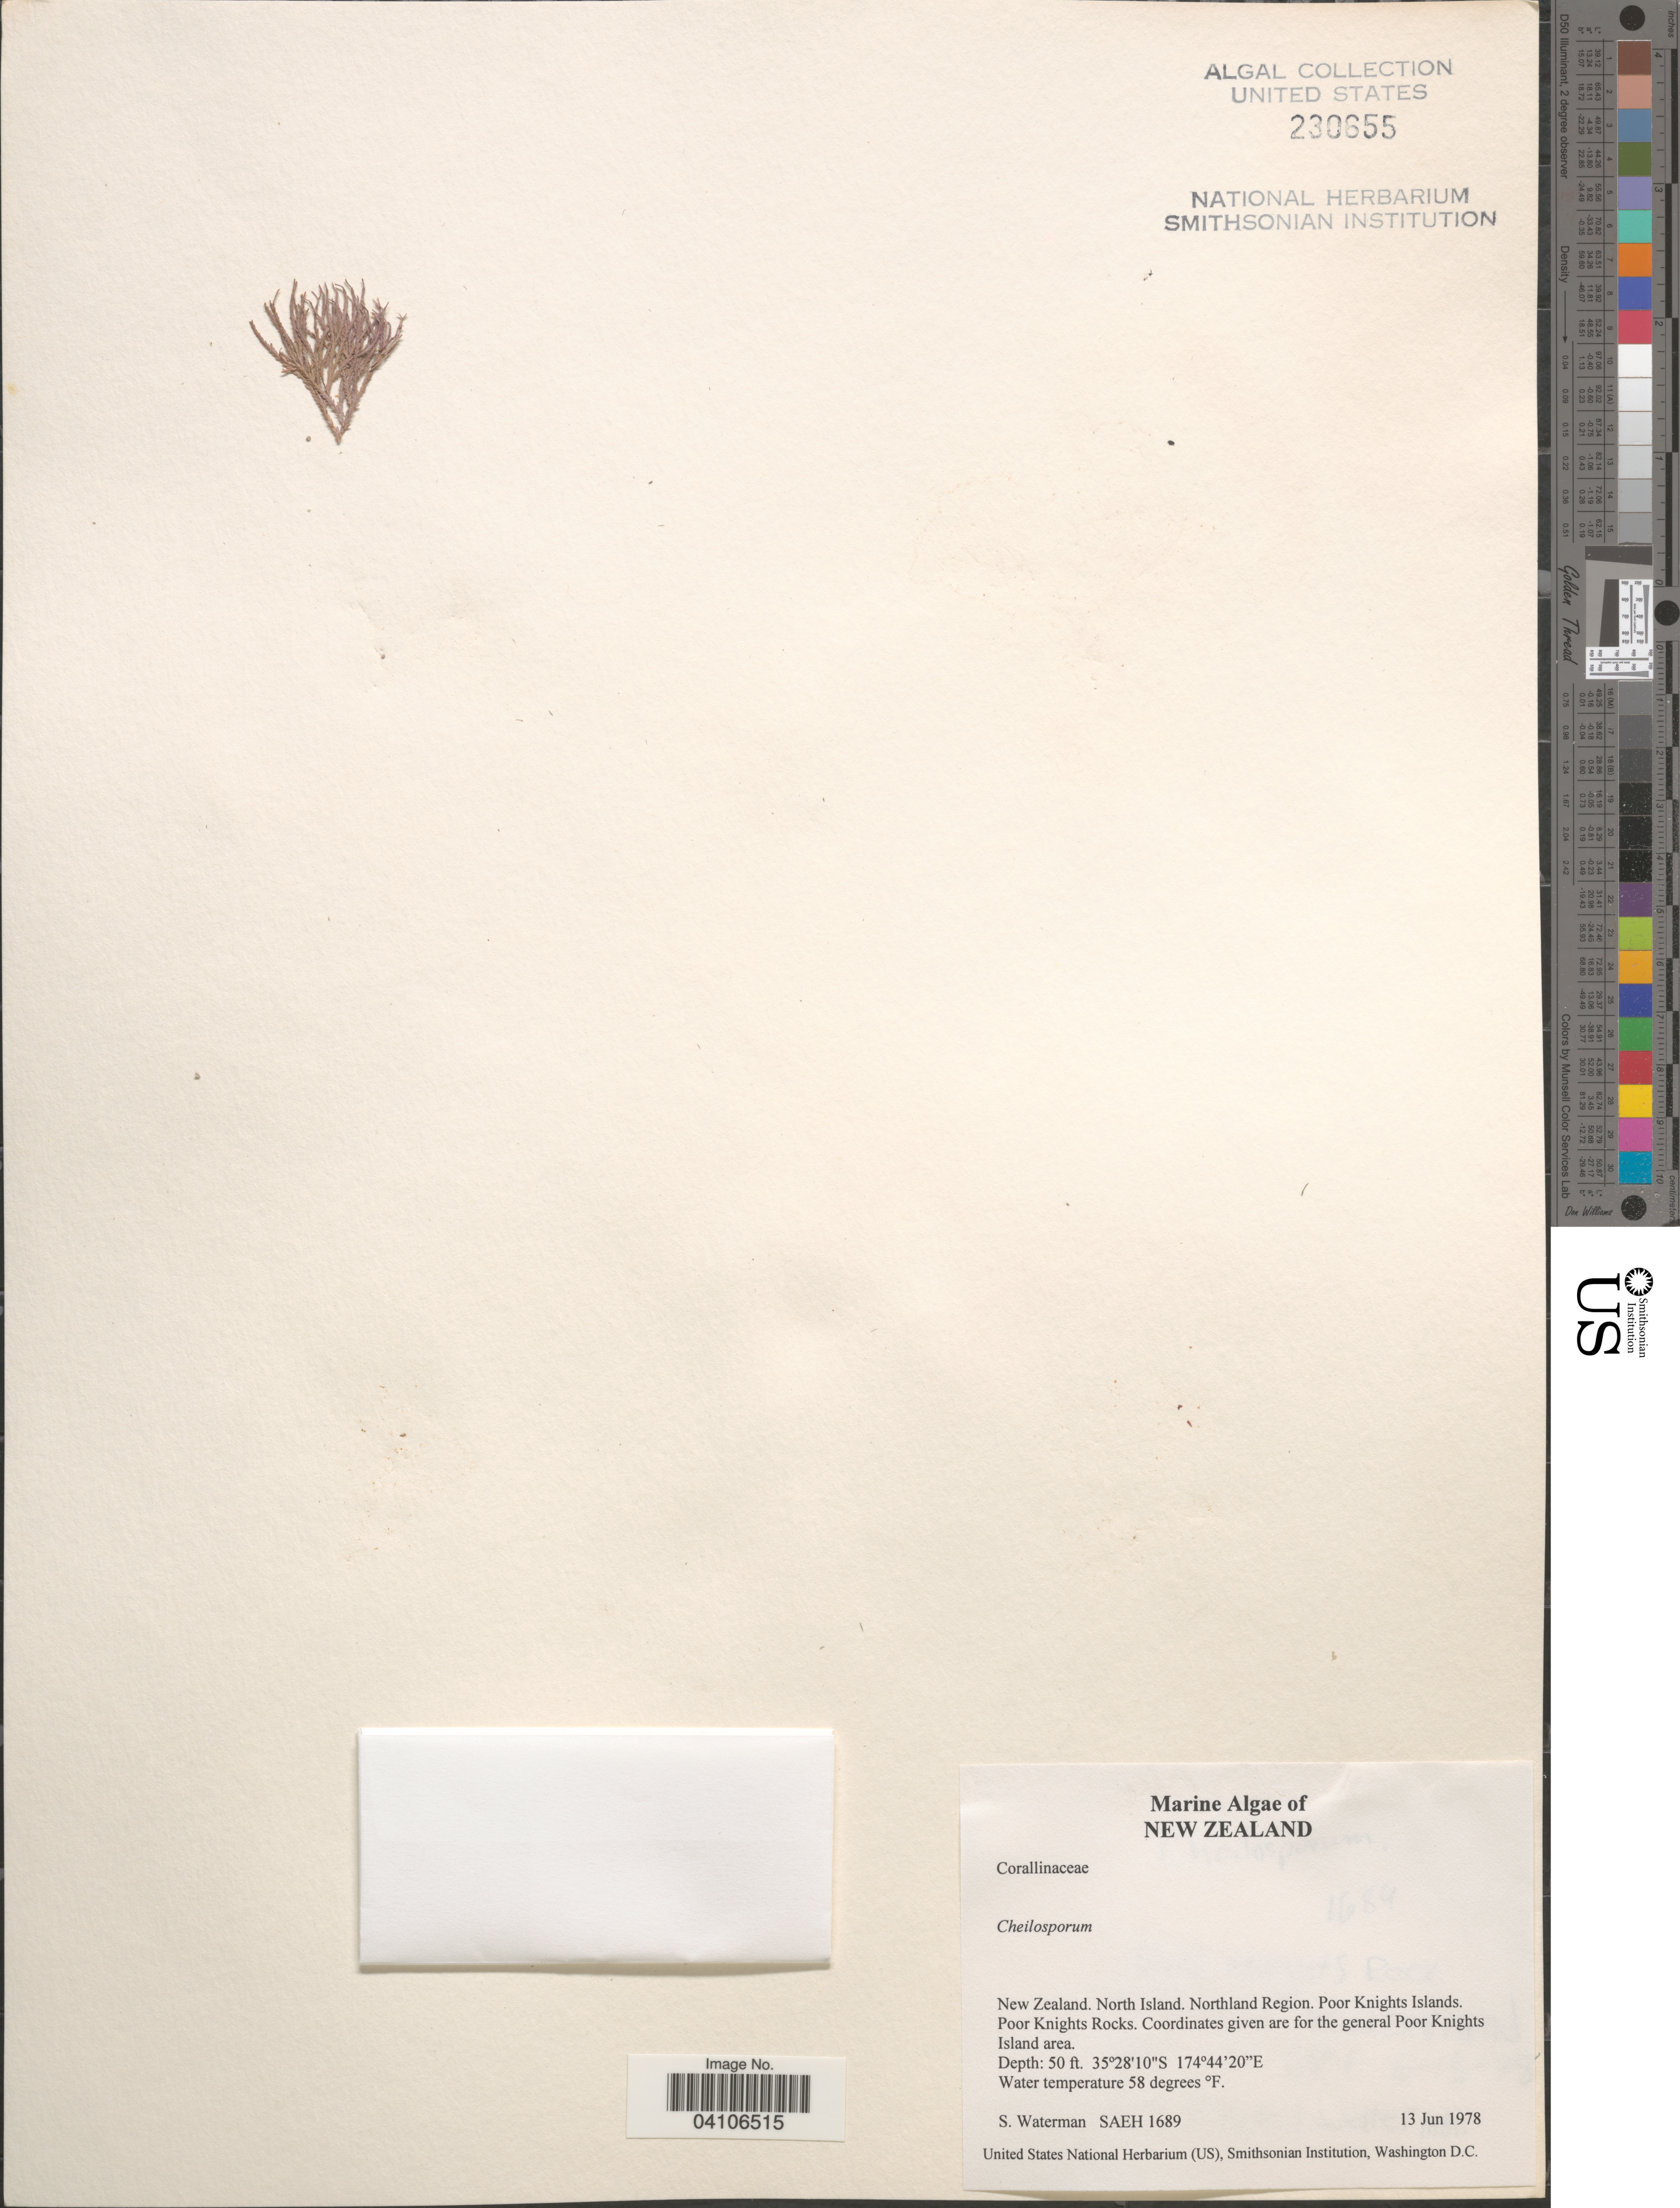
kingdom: Plantae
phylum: Rhodophyta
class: Florideophyceae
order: Corallinales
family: Corallinaceae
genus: Cheilosporum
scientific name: Cheilosporum sp.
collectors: S. Waterman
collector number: SAEH1689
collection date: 1978-06-13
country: New Zealand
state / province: Northland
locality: North Island. Northland Region. Poor Knights Islands. Poor Knights Rocks. Coordinates given are for the general Poor Knights Island area.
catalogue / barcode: US 230655